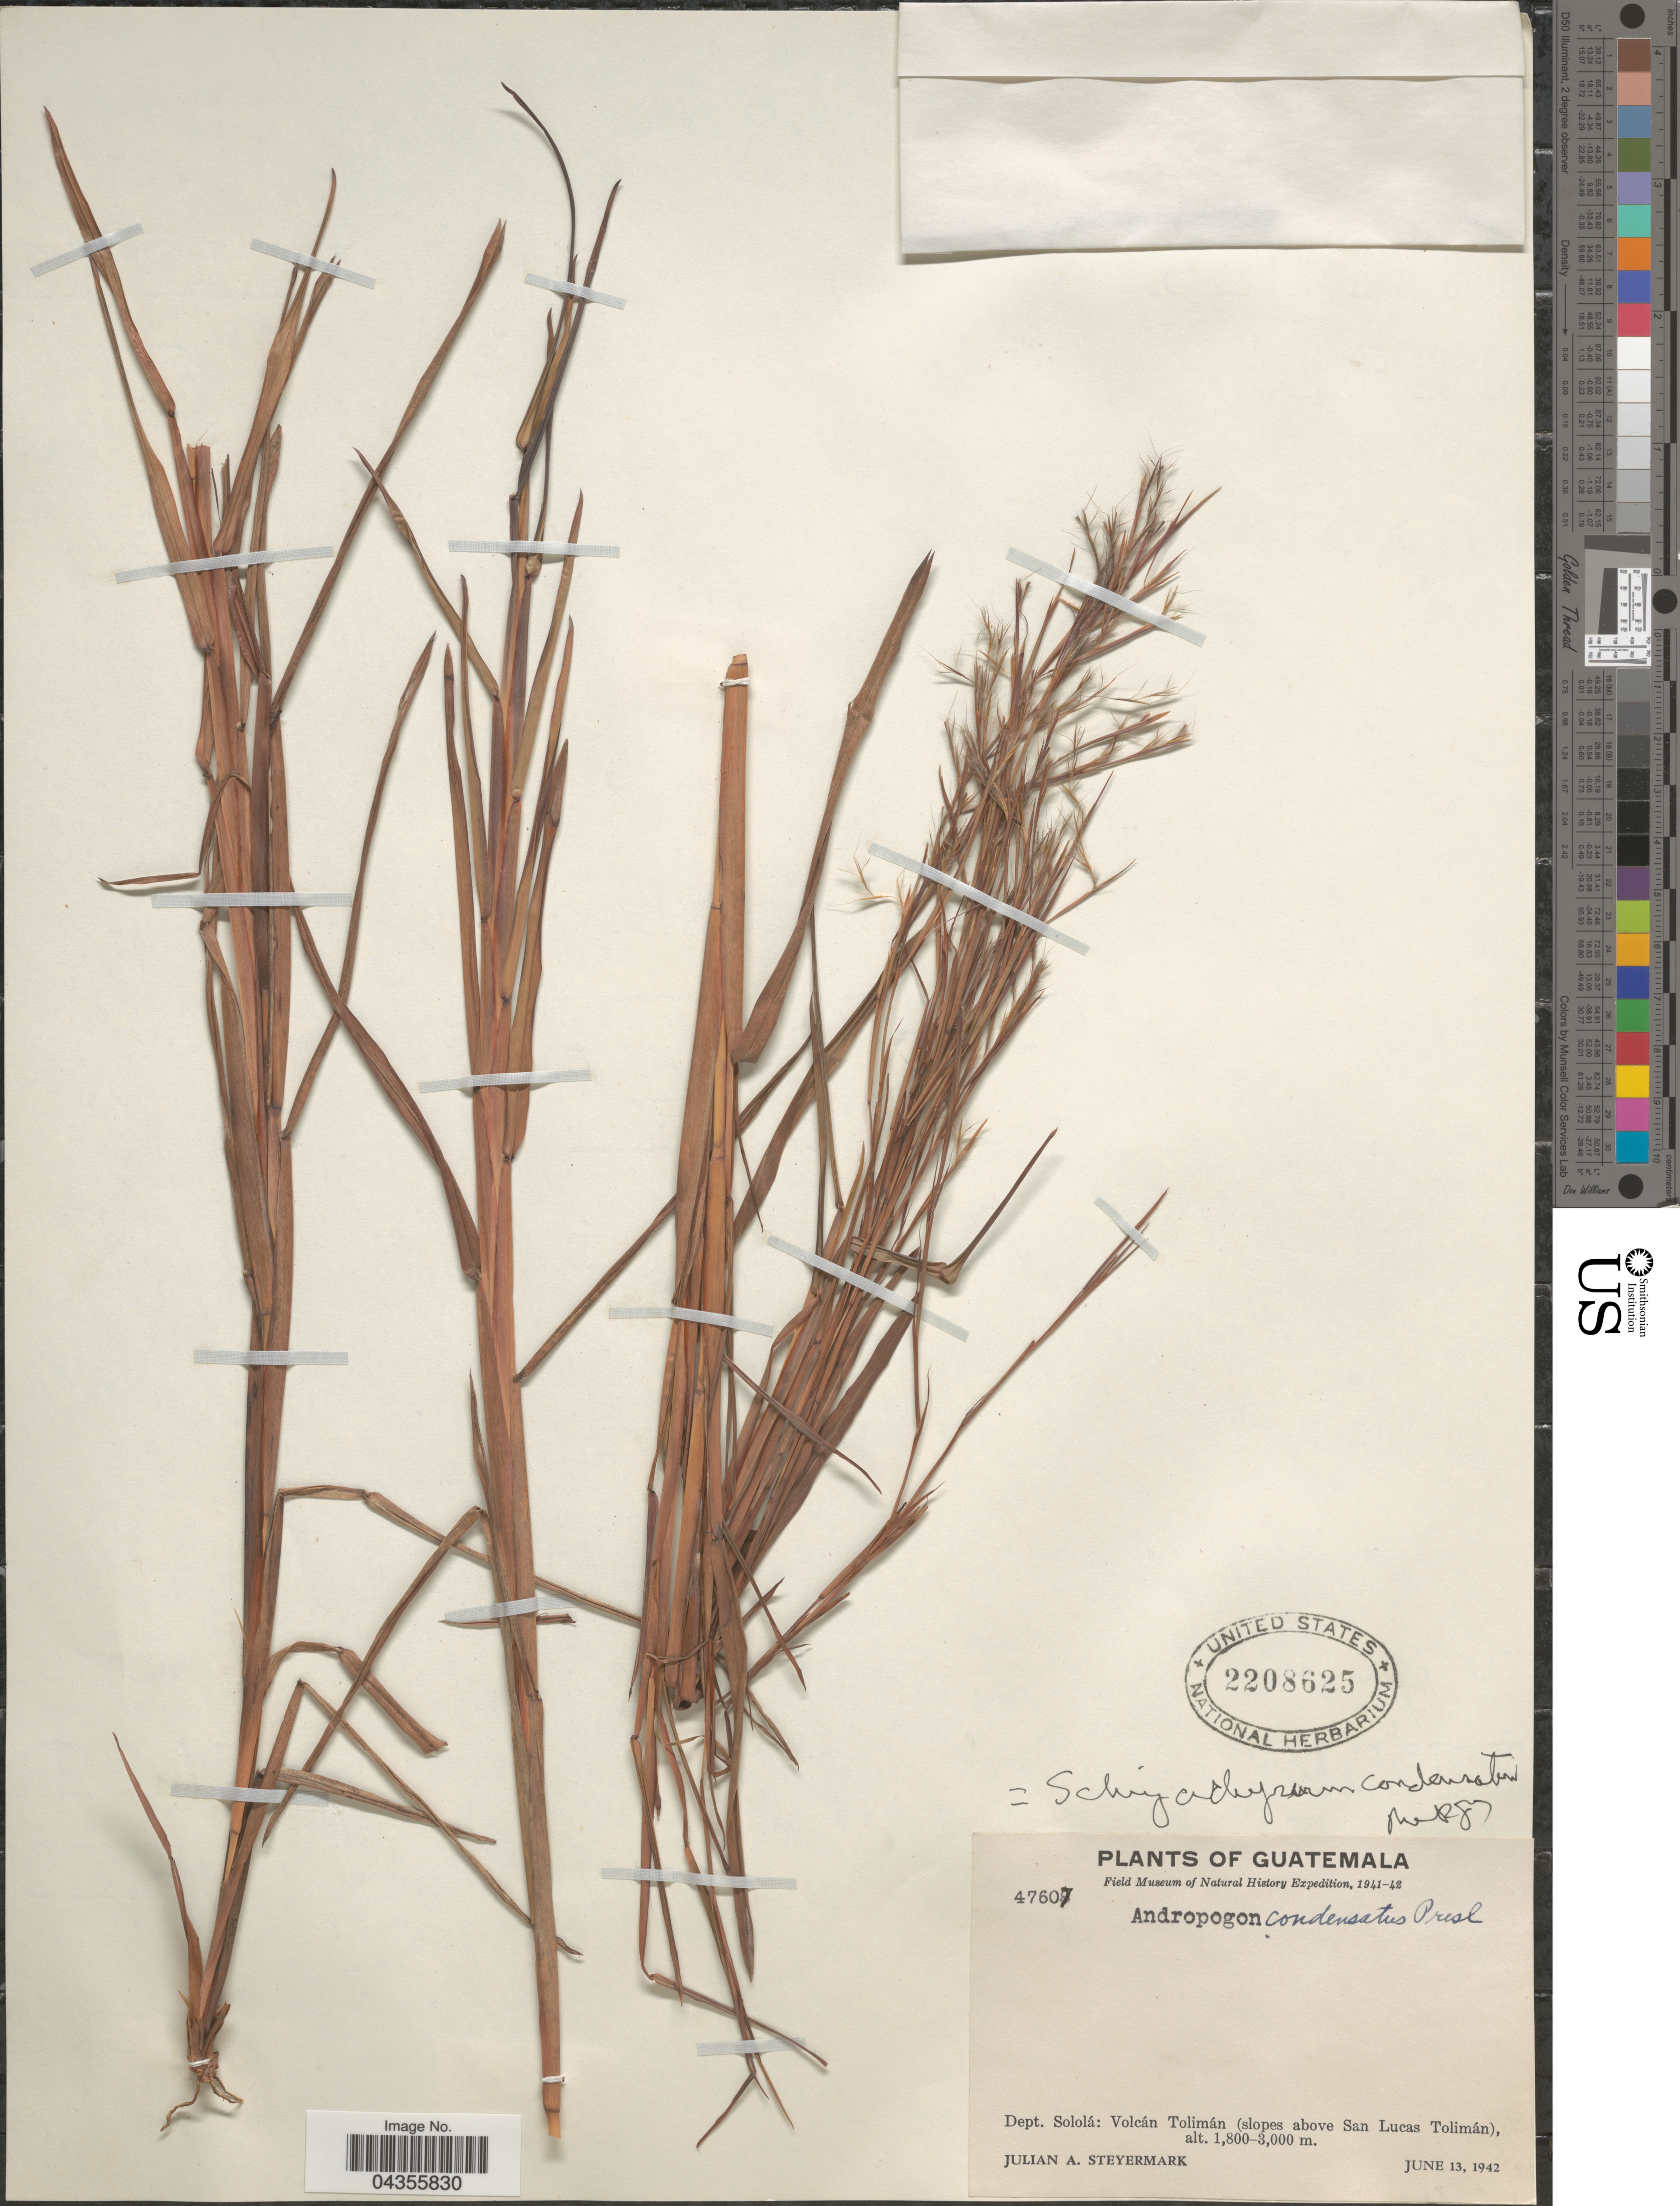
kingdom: Plantae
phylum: Tracheophyta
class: Liliopsida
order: Poales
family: Poaceae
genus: Schizachyrium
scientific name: Schizachyrium condensatum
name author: (Kunth) Nees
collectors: J. Steyermark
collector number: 47607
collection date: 1942-06-13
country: Guatemala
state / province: Solola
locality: Field Museum of Natural History Expedition, 1941-42. Dept. Sololá: Volcán Tolimán (slopes above San Lucas Tolimán).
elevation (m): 1800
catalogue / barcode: US 2208625